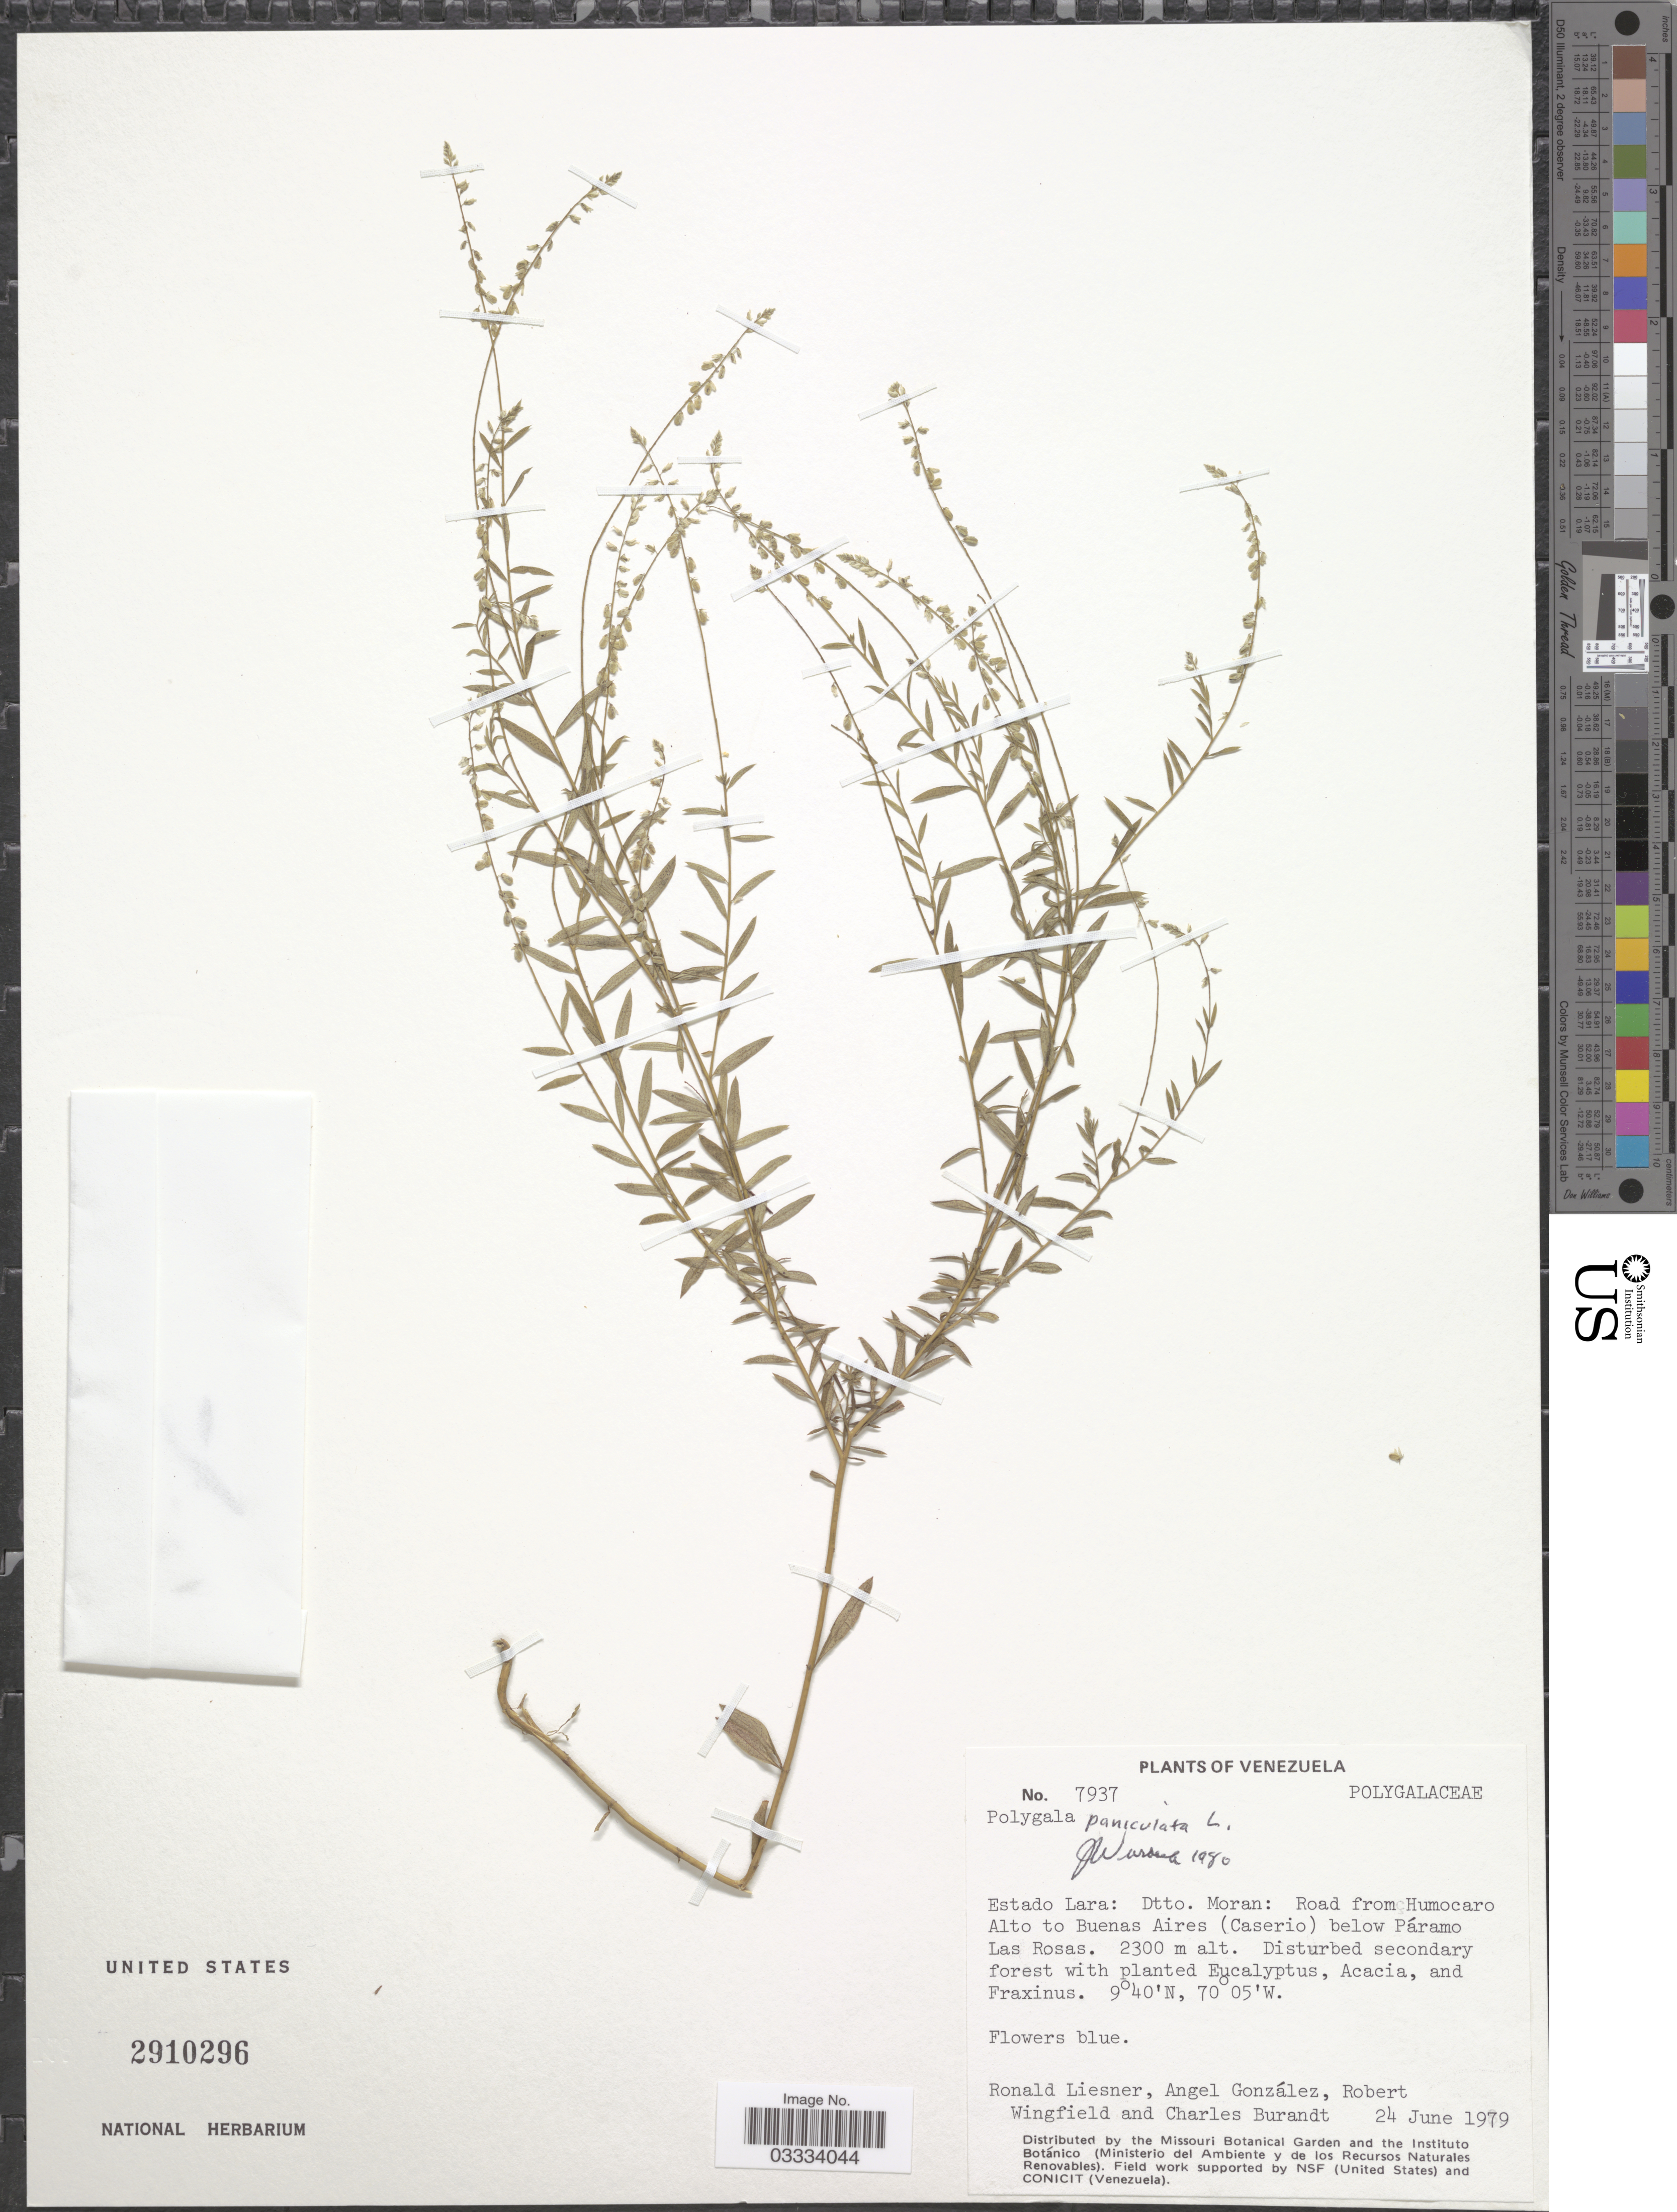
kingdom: Plantae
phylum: Tracheophyta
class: Magnoliopsida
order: Fabales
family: Polygalaceae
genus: Polygala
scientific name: Polygala paniculata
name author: L.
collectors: R. L. Liesner, A. C. González, R. C. Wingfield & C. Burandt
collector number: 7937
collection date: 1979-06-24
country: Venezuela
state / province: Lara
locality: Dtto. Moran: Road from Humocaro Alto to Buenas Aires (Caserio) below Páramo Las Rosas.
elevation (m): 2300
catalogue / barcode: US 2910296